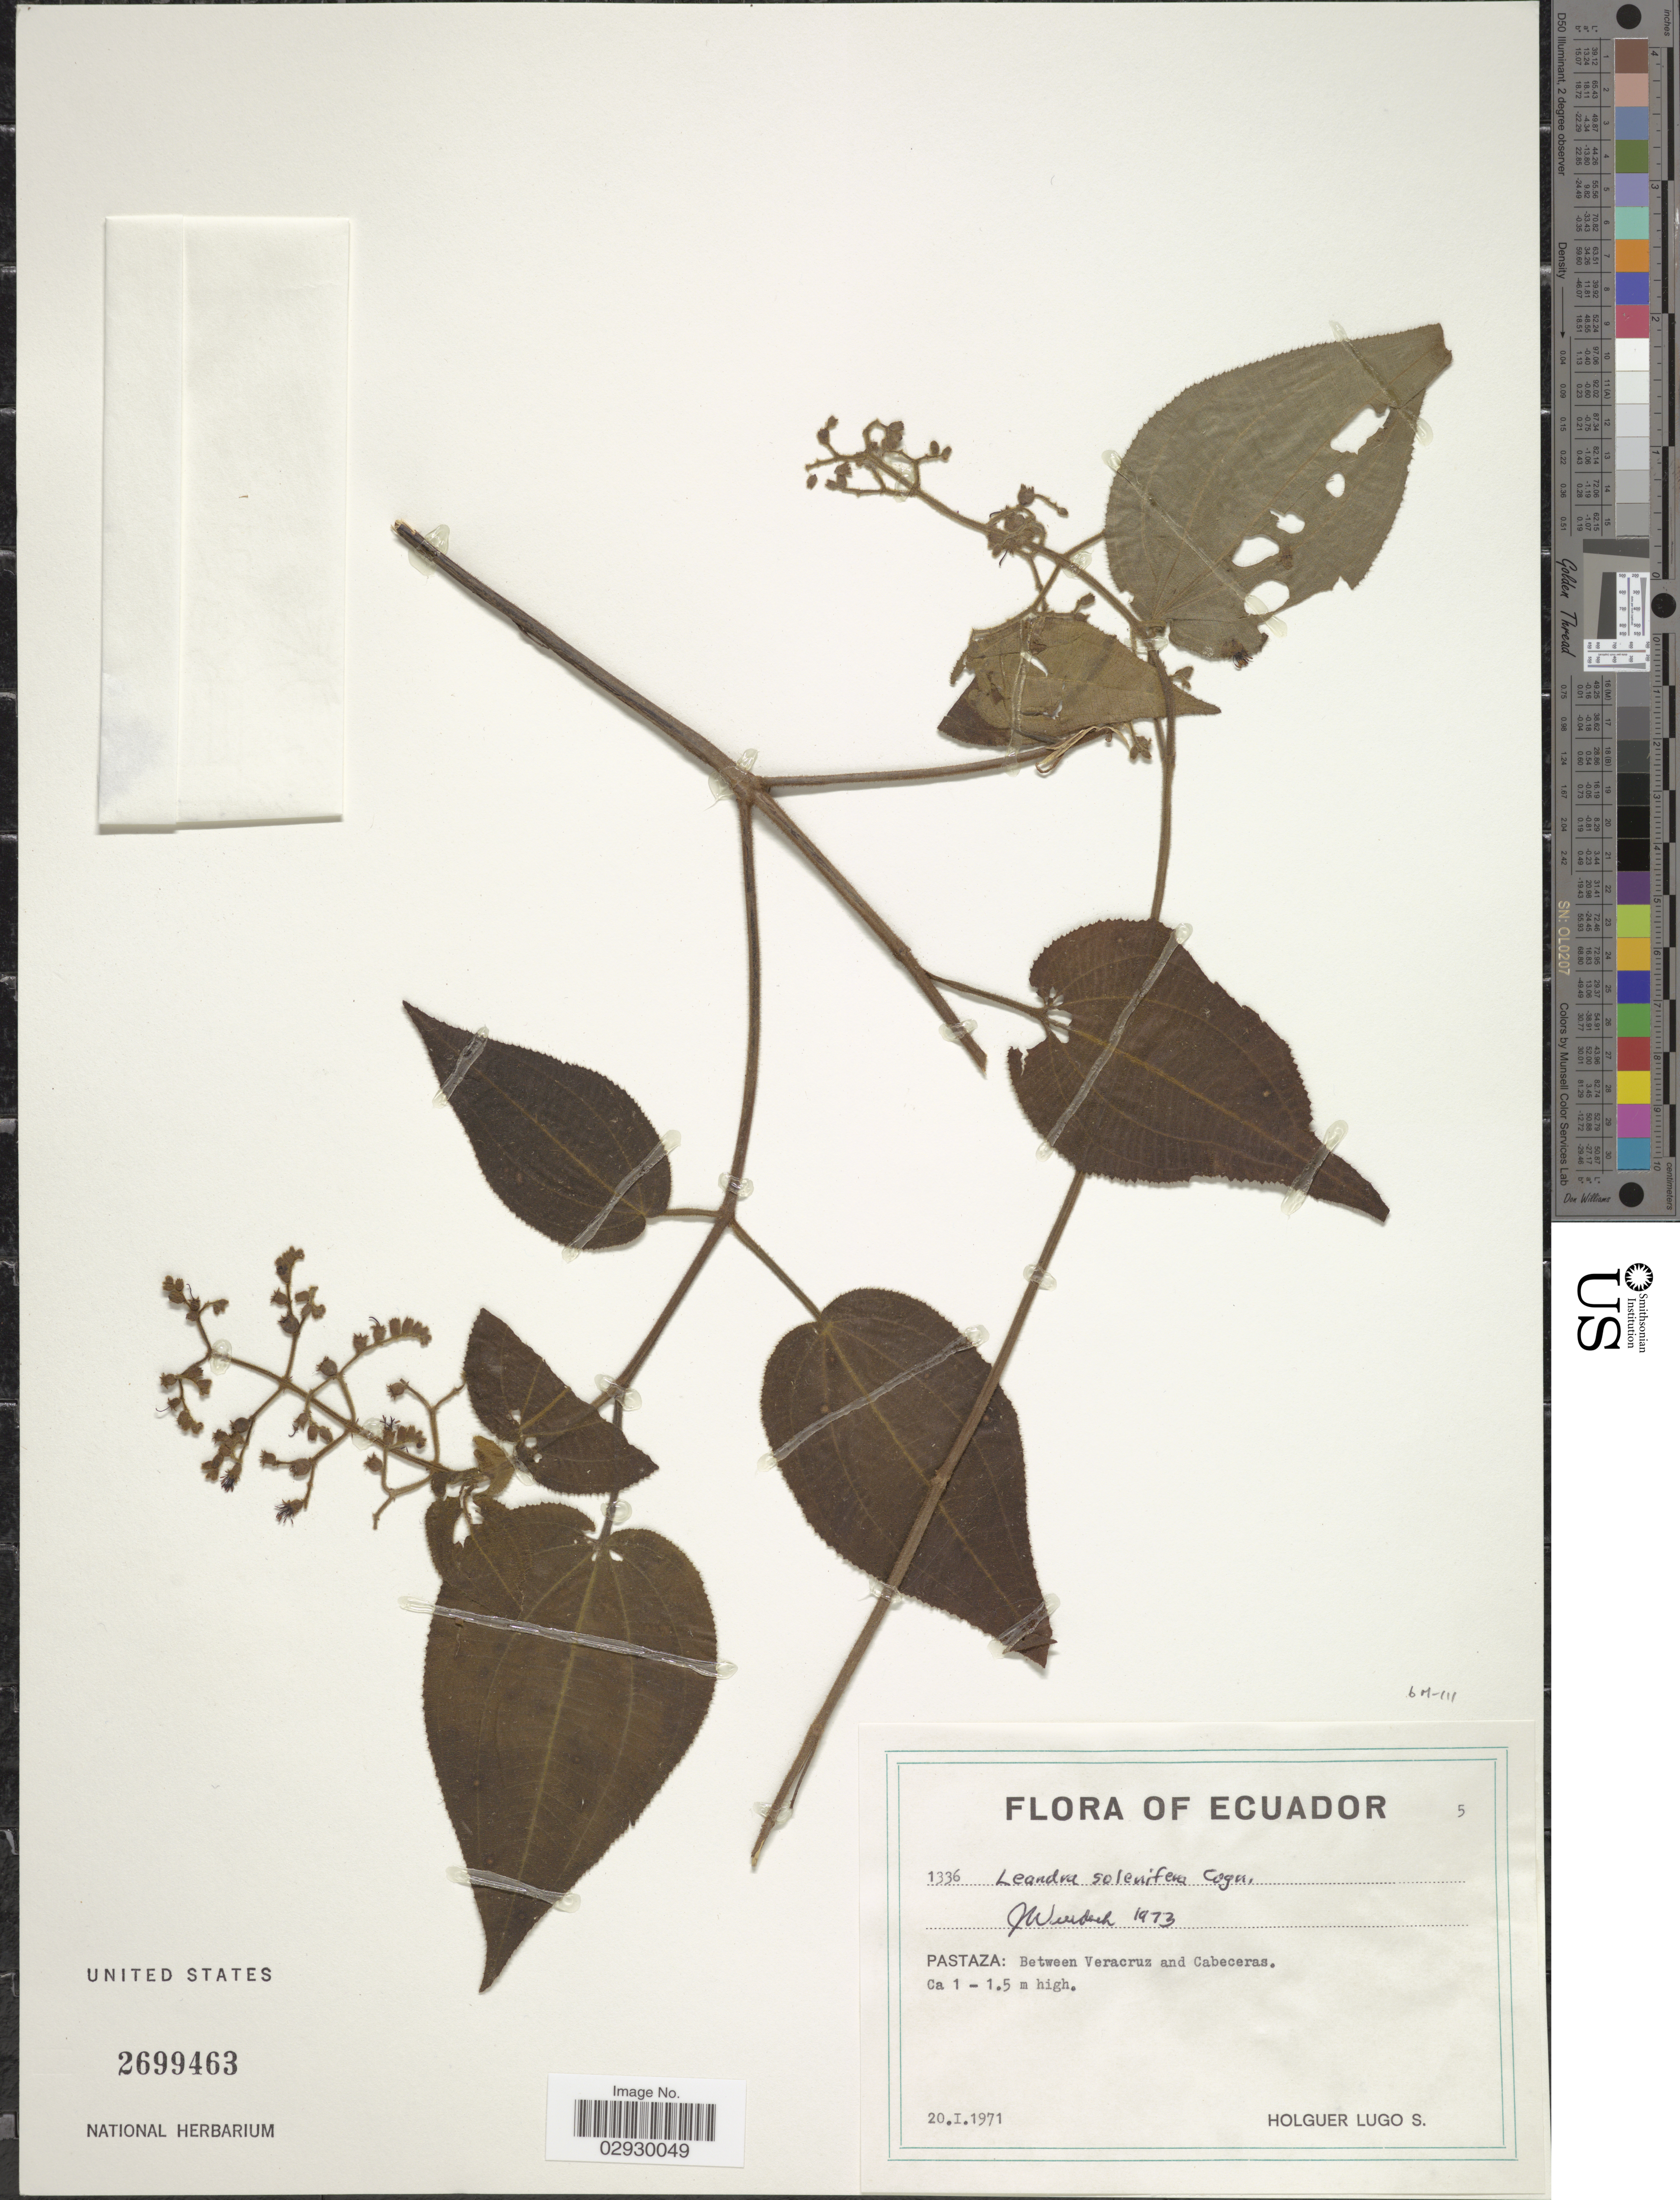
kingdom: Plantae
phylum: Tracheophyta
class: Magnoliopsida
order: Myrtales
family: Melastomataceae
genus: Leandra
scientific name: Leandra solenifera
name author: Cogn.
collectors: H. Lugo S.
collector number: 1336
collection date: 1971-01-20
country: Ecuador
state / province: Pastaza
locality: Between Veracruz and Cabeceras.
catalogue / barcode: US 2699463